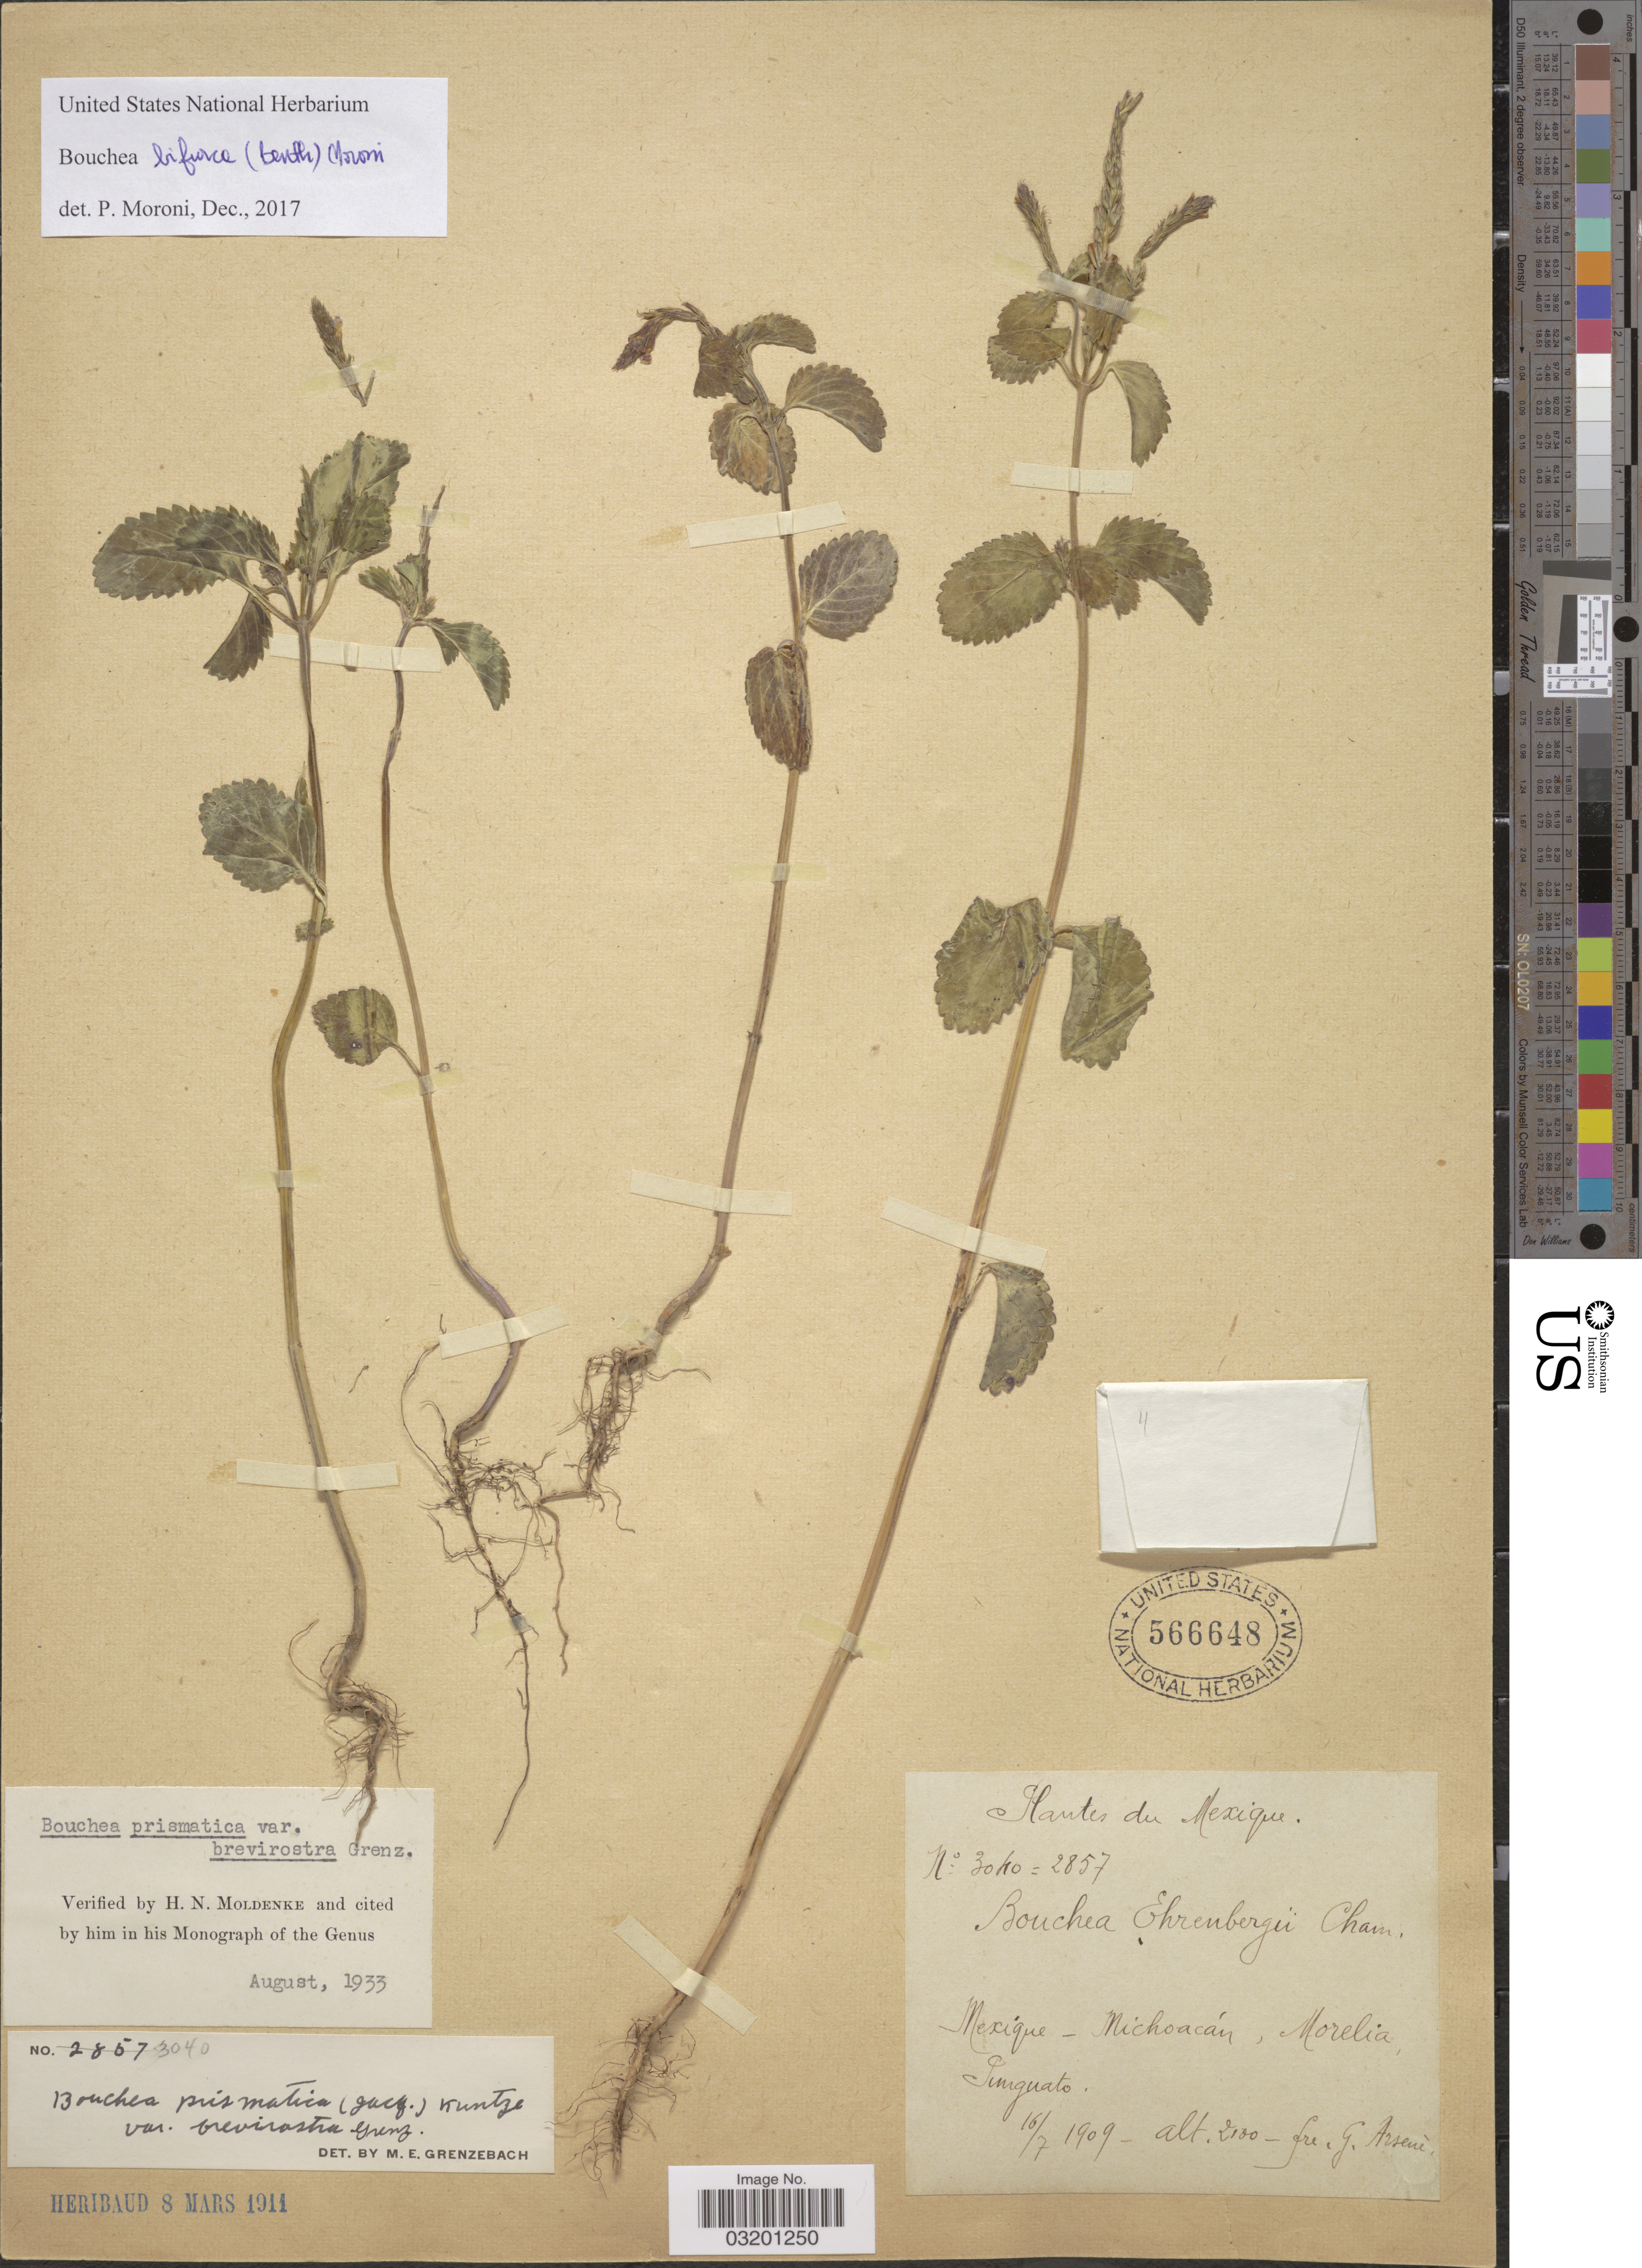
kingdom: Plantae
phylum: Tracheophyta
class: Magnoliopsida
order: Lamiales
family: Verbenaceae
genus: Bouchea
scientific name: Bouchea bifurca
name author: (Benth.) P. Moroni & N. O'Leary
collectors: Bro. G. Arsène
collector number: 3040/2857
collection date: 1909-07-16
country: Mexico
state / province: Michoacán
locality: Mexíque - Morelia. Punguato.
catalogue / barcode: US 566648